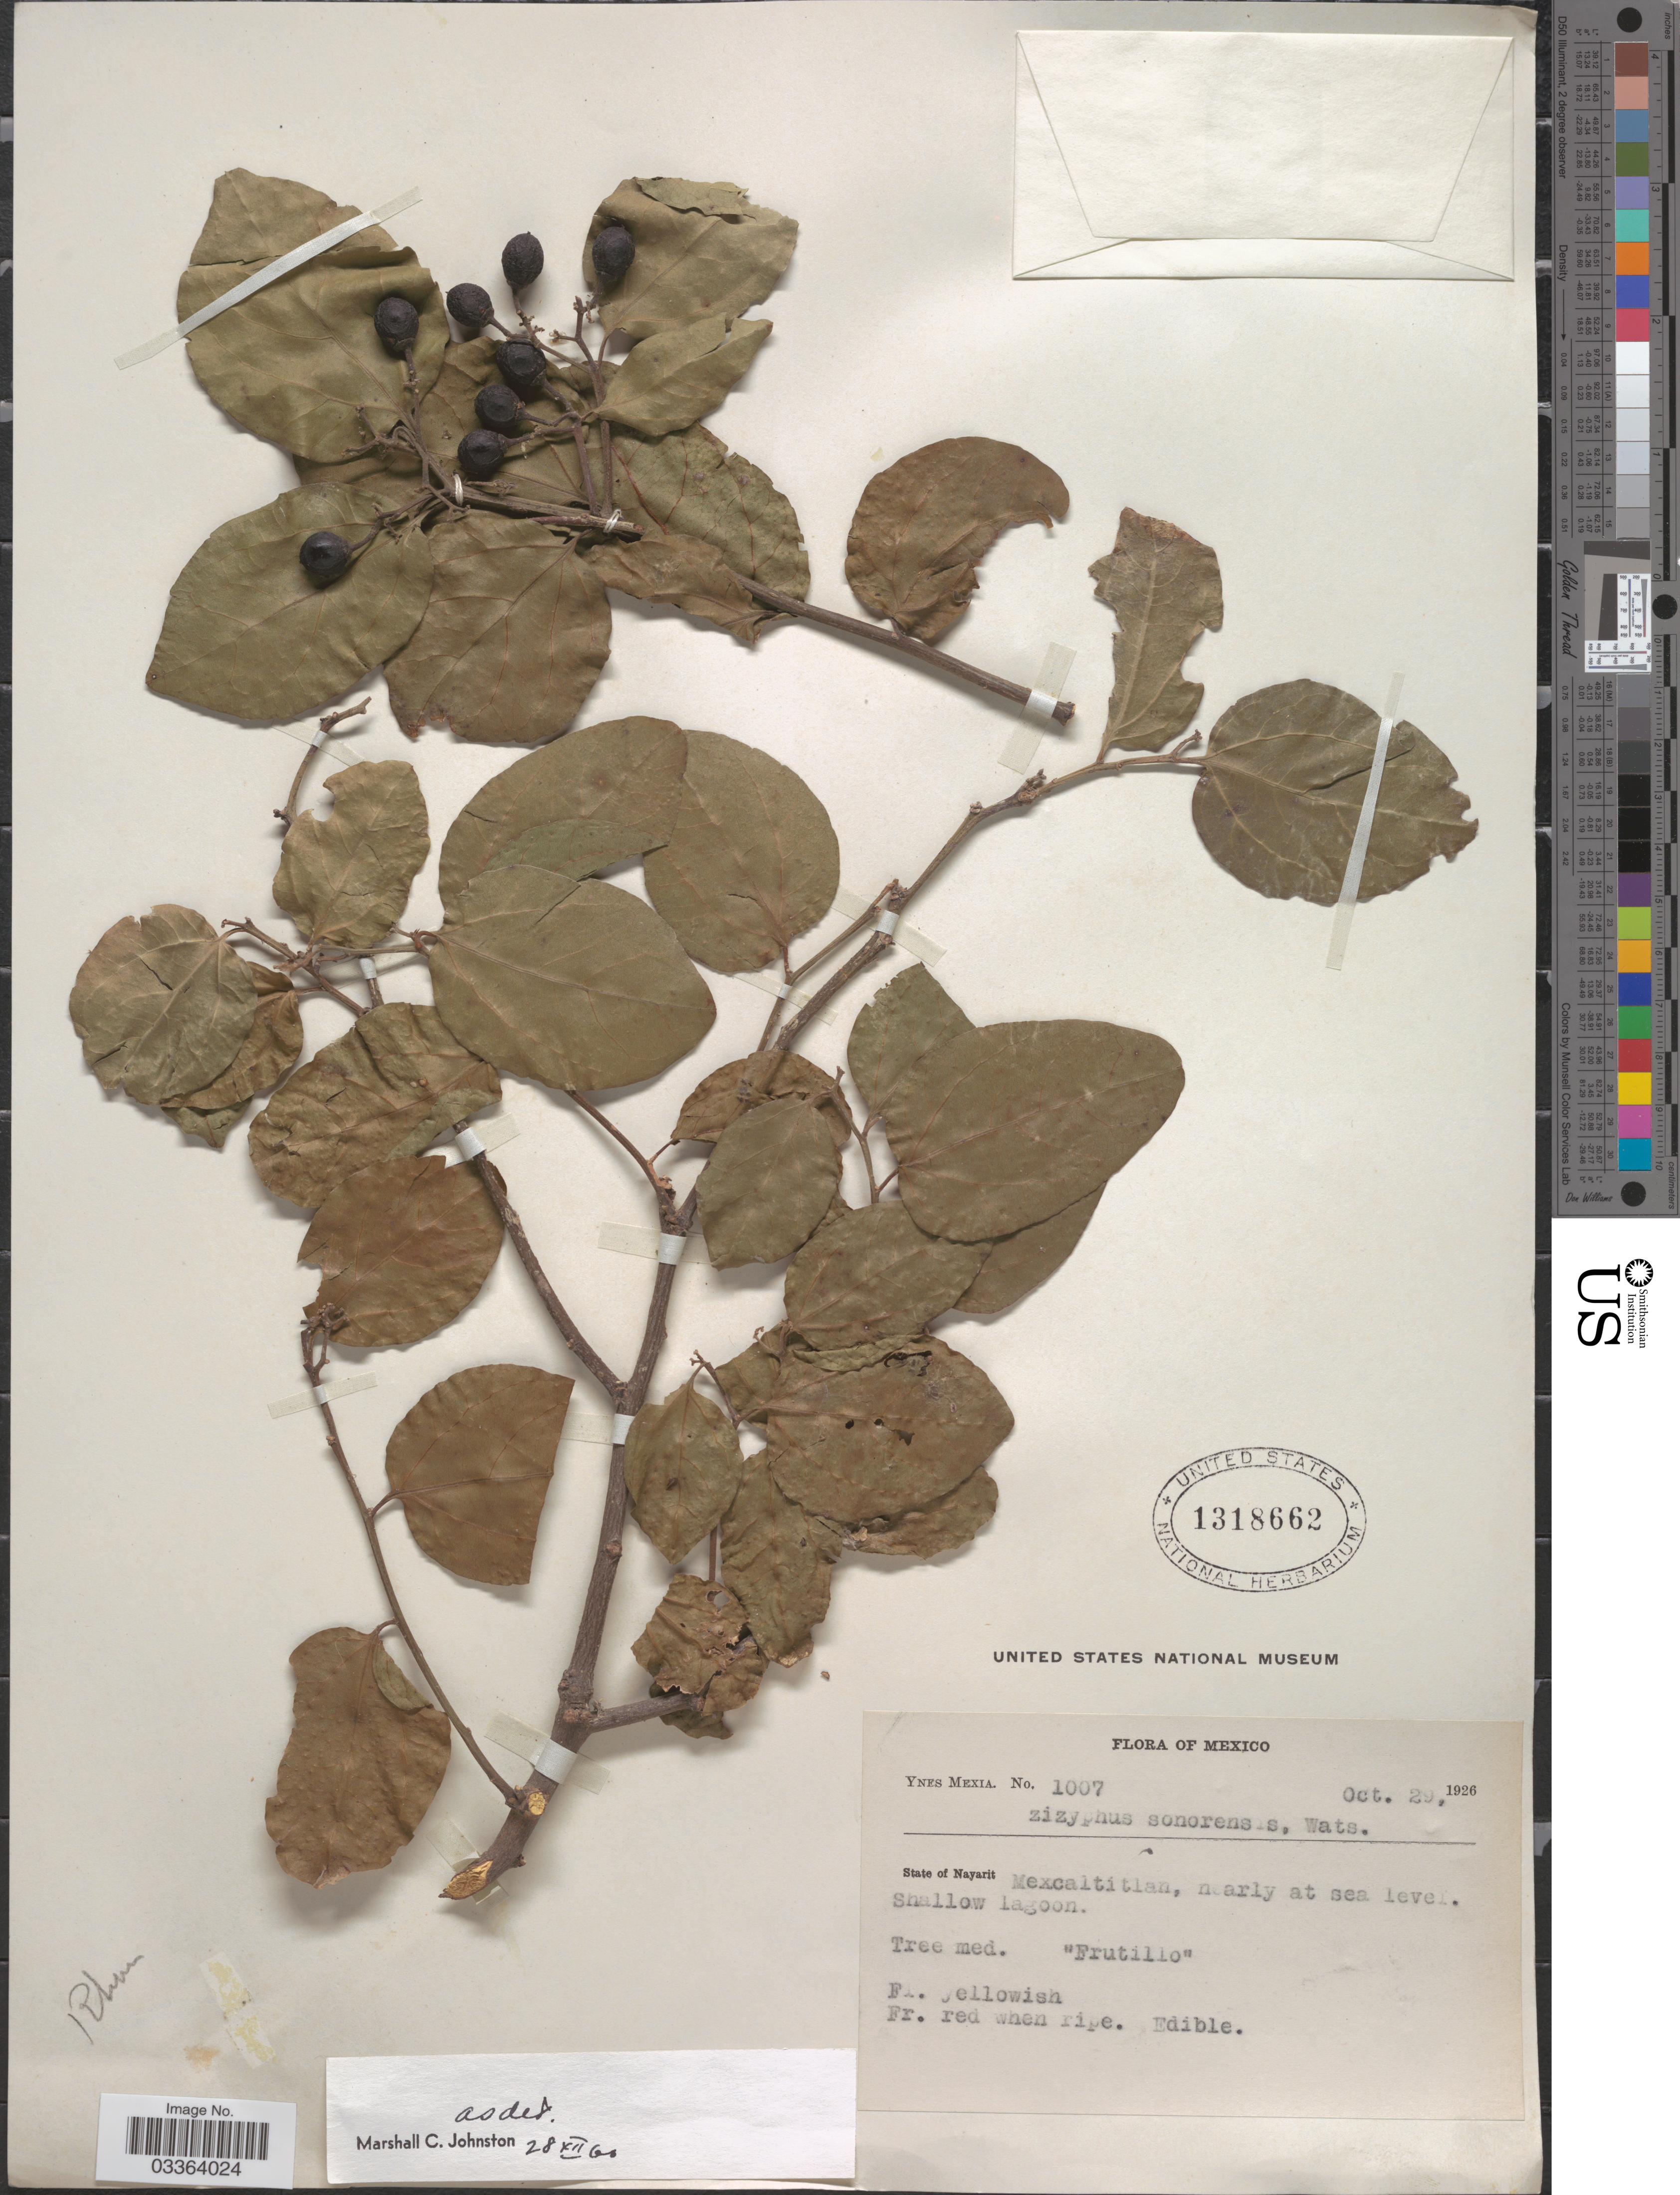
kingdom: Plantae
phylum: Tracheophyta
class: Magnoliopsida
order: Rosales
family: Rhamnaceae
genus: Sarcomphalus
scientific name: Sarcomphalus amole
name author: (Sessé & Moc.) Hauenschild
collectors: Y. Mexia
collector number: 1007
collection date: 1926-10-29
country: Mexico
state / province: Nayarit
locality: Mexcaltitlan. Shallow Lagoon.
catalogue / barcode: US 1318662